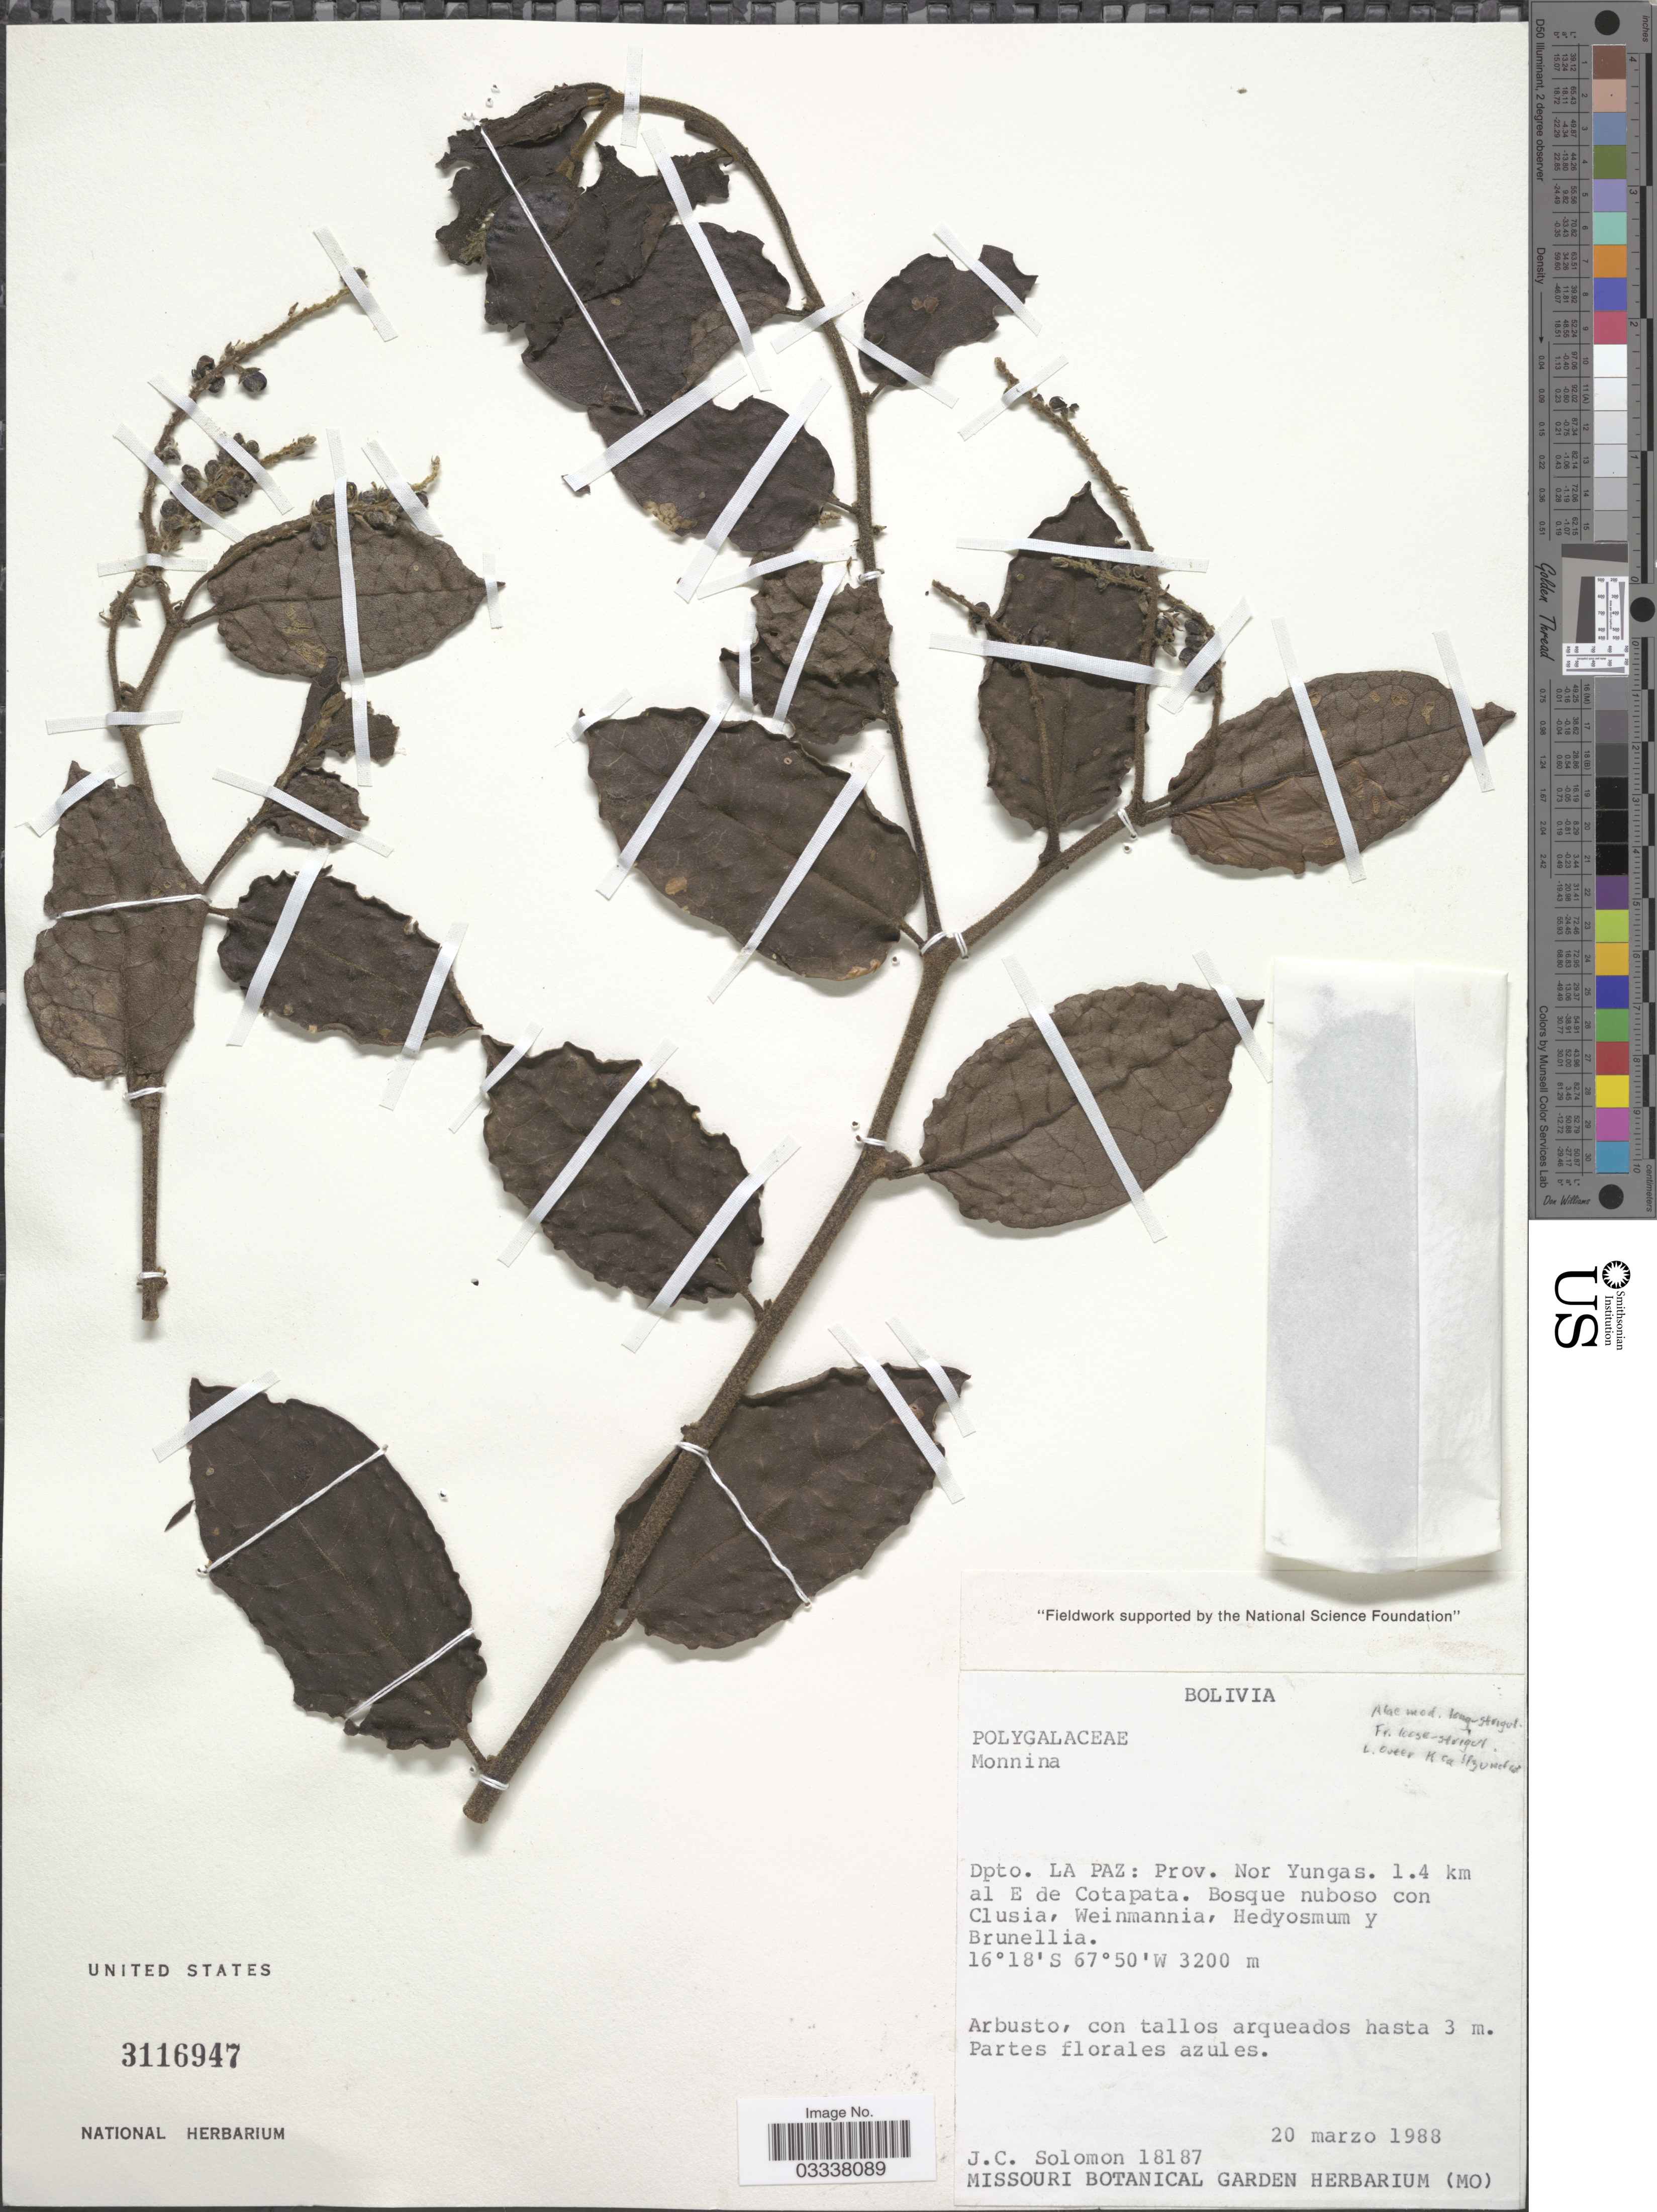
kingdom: Plantae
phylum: Tracheophyta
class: Magnoliopsida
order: Fabales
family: Polygalaceae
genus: Monnina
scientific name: Monnina sp.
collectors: J. C. Solomon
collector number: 18187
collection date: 1988-03-20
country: Bolivia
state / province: La Paz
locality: Dpto. La Paz: Prov. Nor Yungas. 1.4 km al E de Cotapata.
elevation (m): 3200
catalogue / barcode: US 3116947